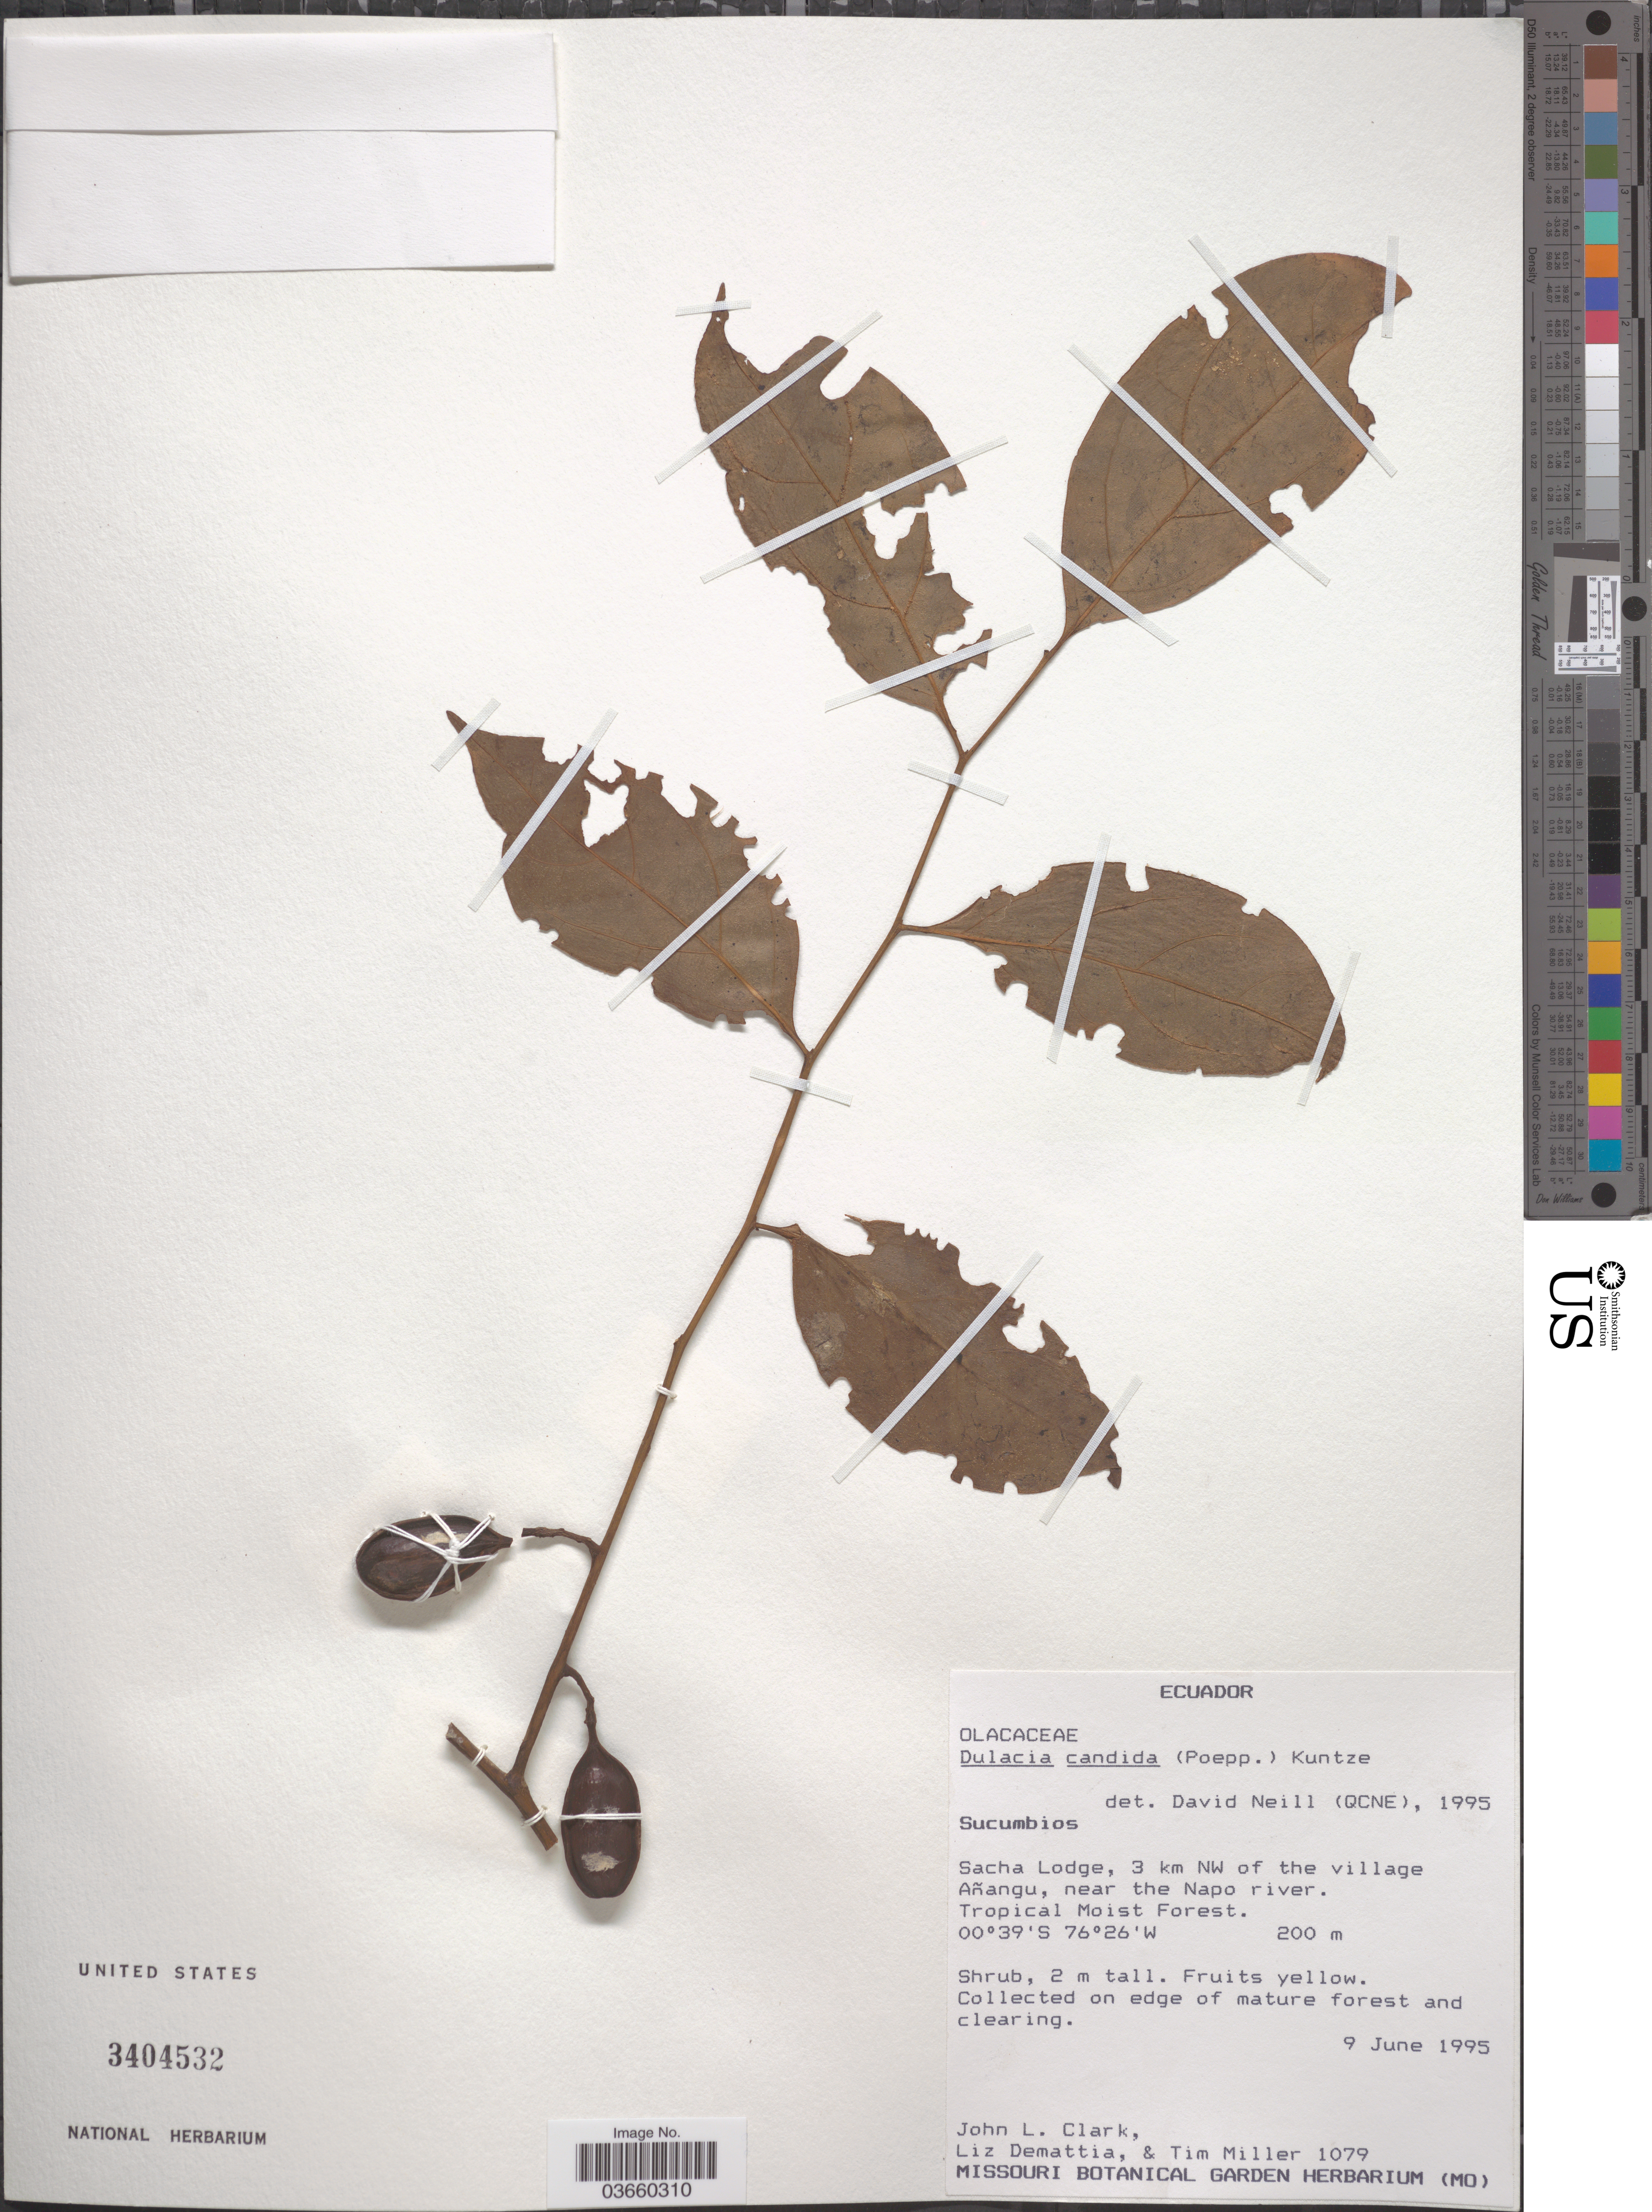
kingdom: Plantae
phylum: Tracheophyta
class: Magnoliopsida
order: Santalales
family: Olacaceae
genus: Dulacia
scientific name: Dulacia candida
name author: (Poepp.) Kuntze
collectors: J. L. Clark, L. Demattia & T. Miller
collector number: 1079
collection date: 1995-06-09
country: Ecuador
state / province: Sucumbíos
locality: Sacha Lodge, 3 km NW of the village Añungu, near the Napo river. Tropical Moist Forest. On edge of mature forest and clearing.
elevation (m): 200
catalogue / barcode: US 3404532